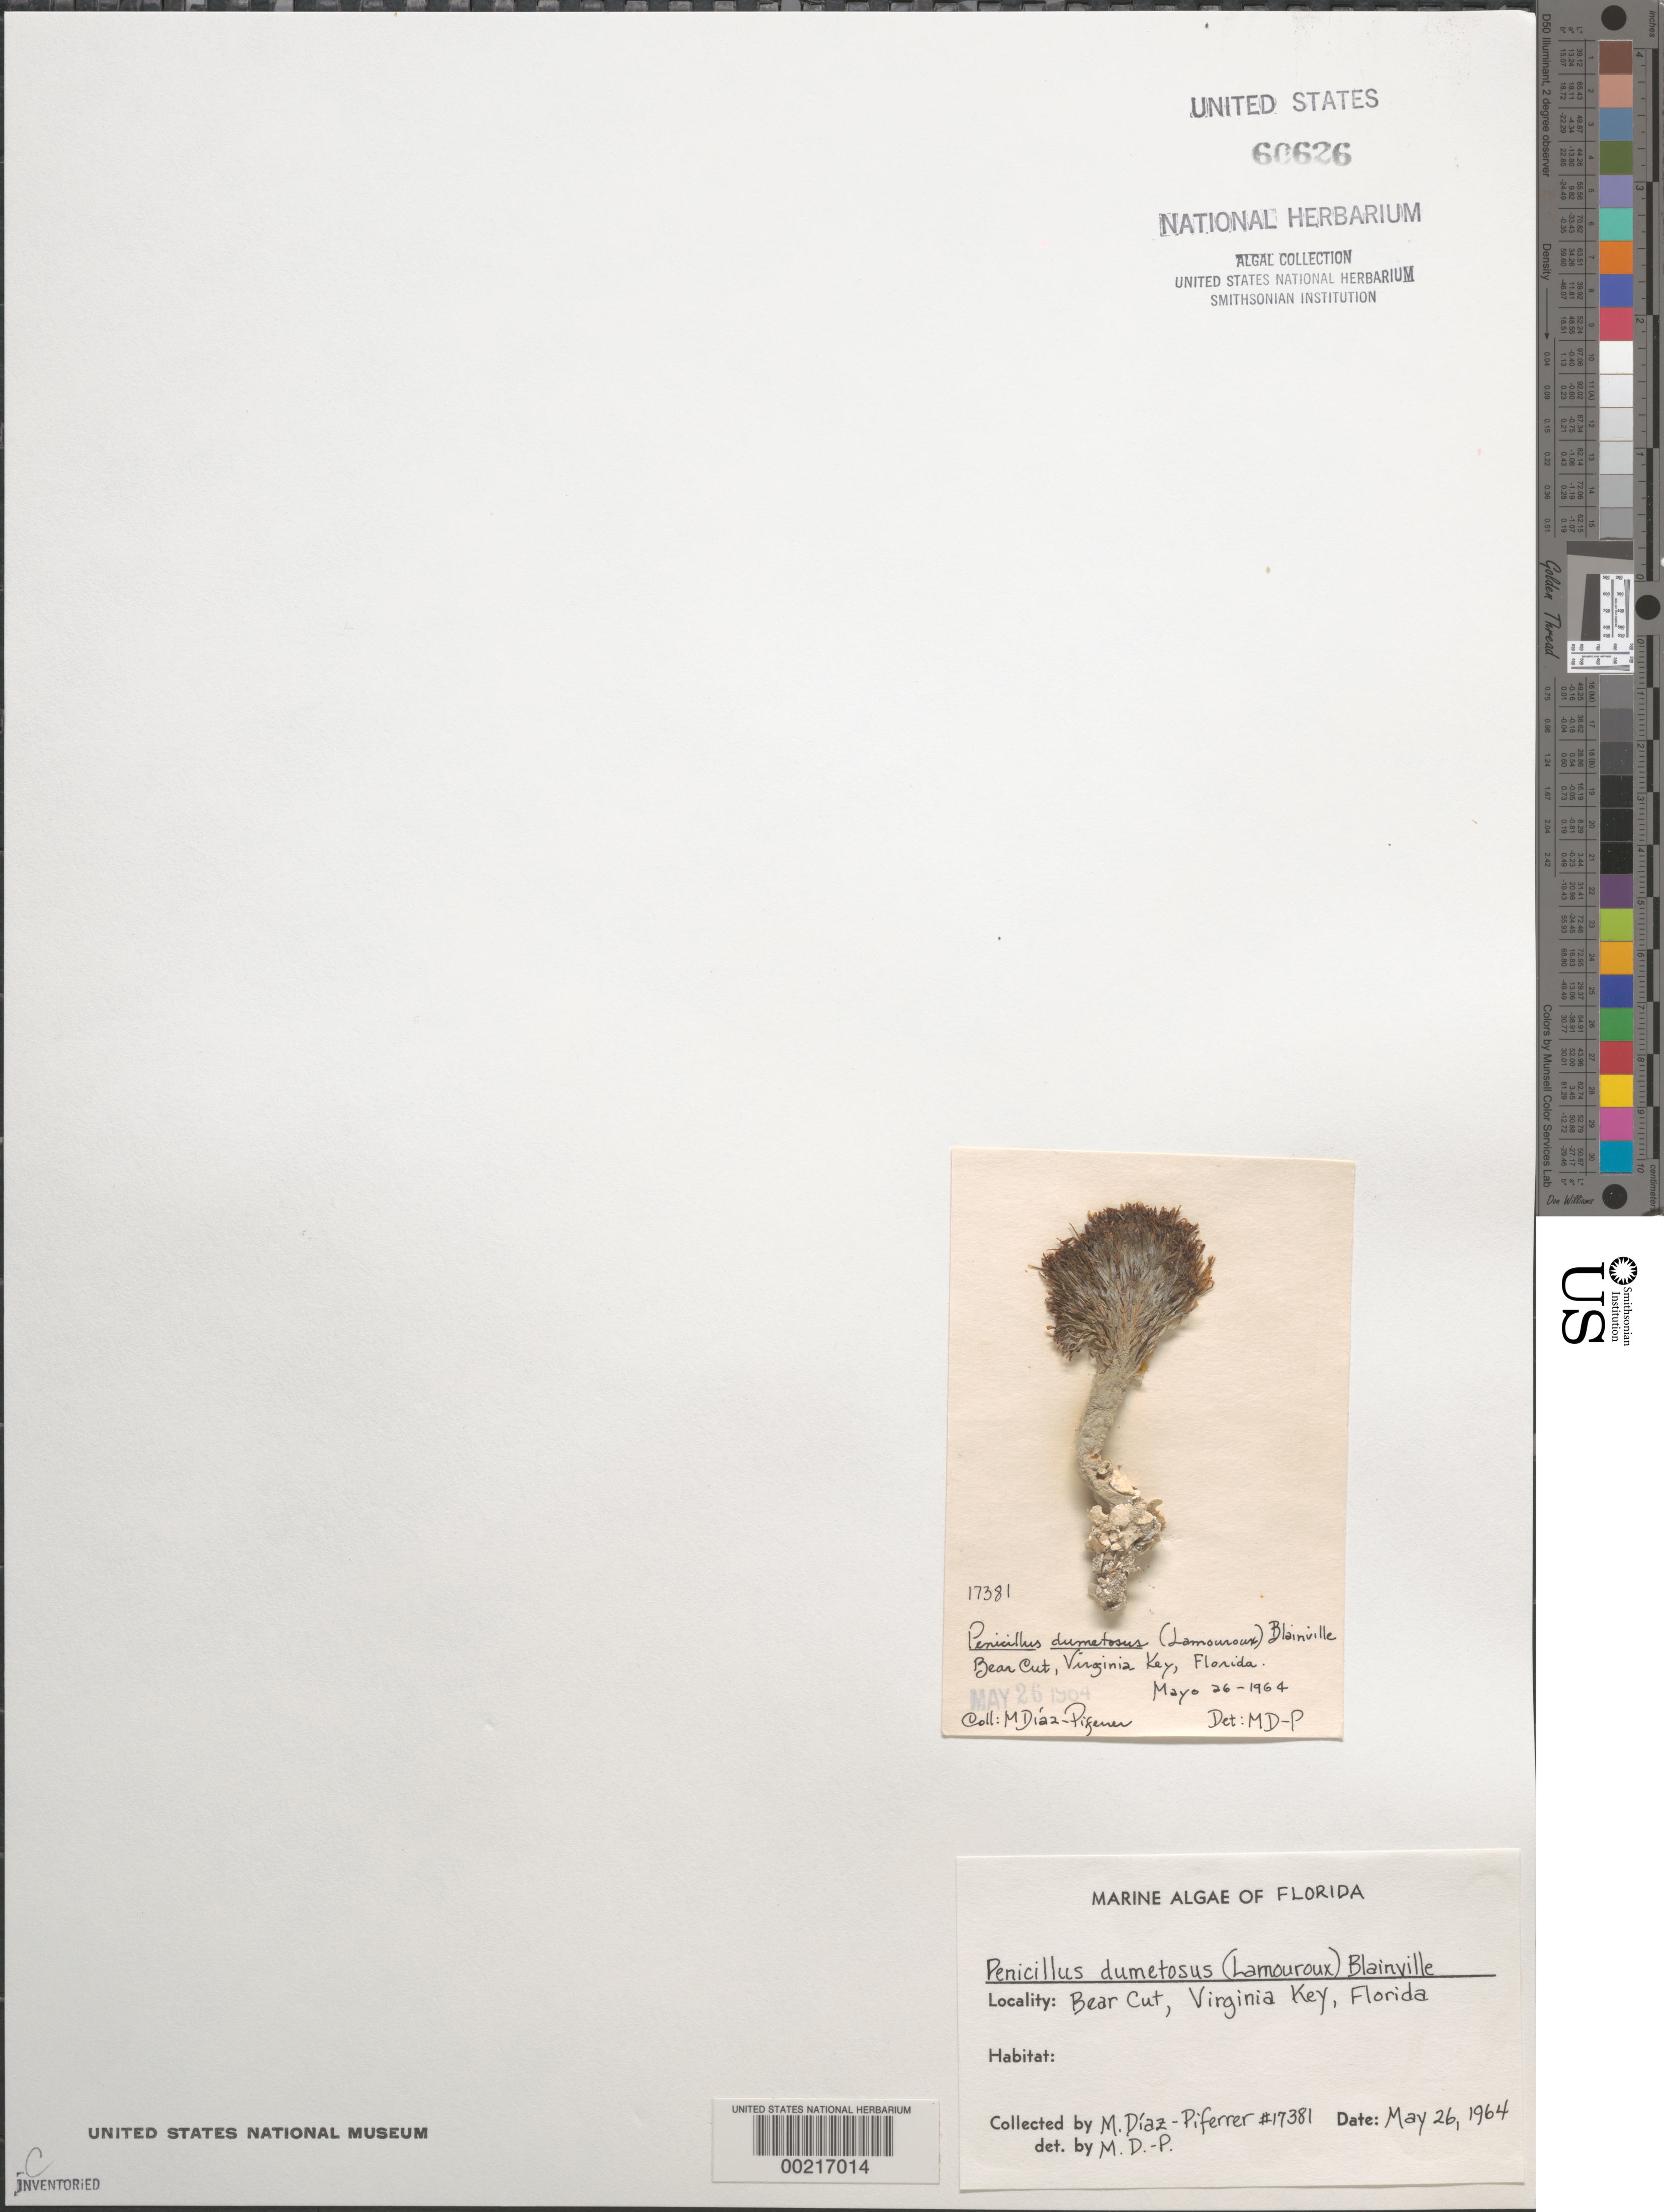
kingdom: Plantae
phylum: Chlorophyta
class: Ulvophyceae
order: Bryopsidales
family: Udoteaceae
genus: Penicillus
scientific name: Penicillus dumetosus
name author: (J.V.Lamouroux) Blainville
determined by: Diaz-Piferrer, M.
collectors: M. Diaz-Piferrer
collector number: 17381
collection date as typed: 26 May 1964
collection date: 1964-05-26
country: United States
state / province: Florida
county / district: Miami-Dade County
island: Virginia Key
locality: Bear Cut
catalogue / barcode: US 60626